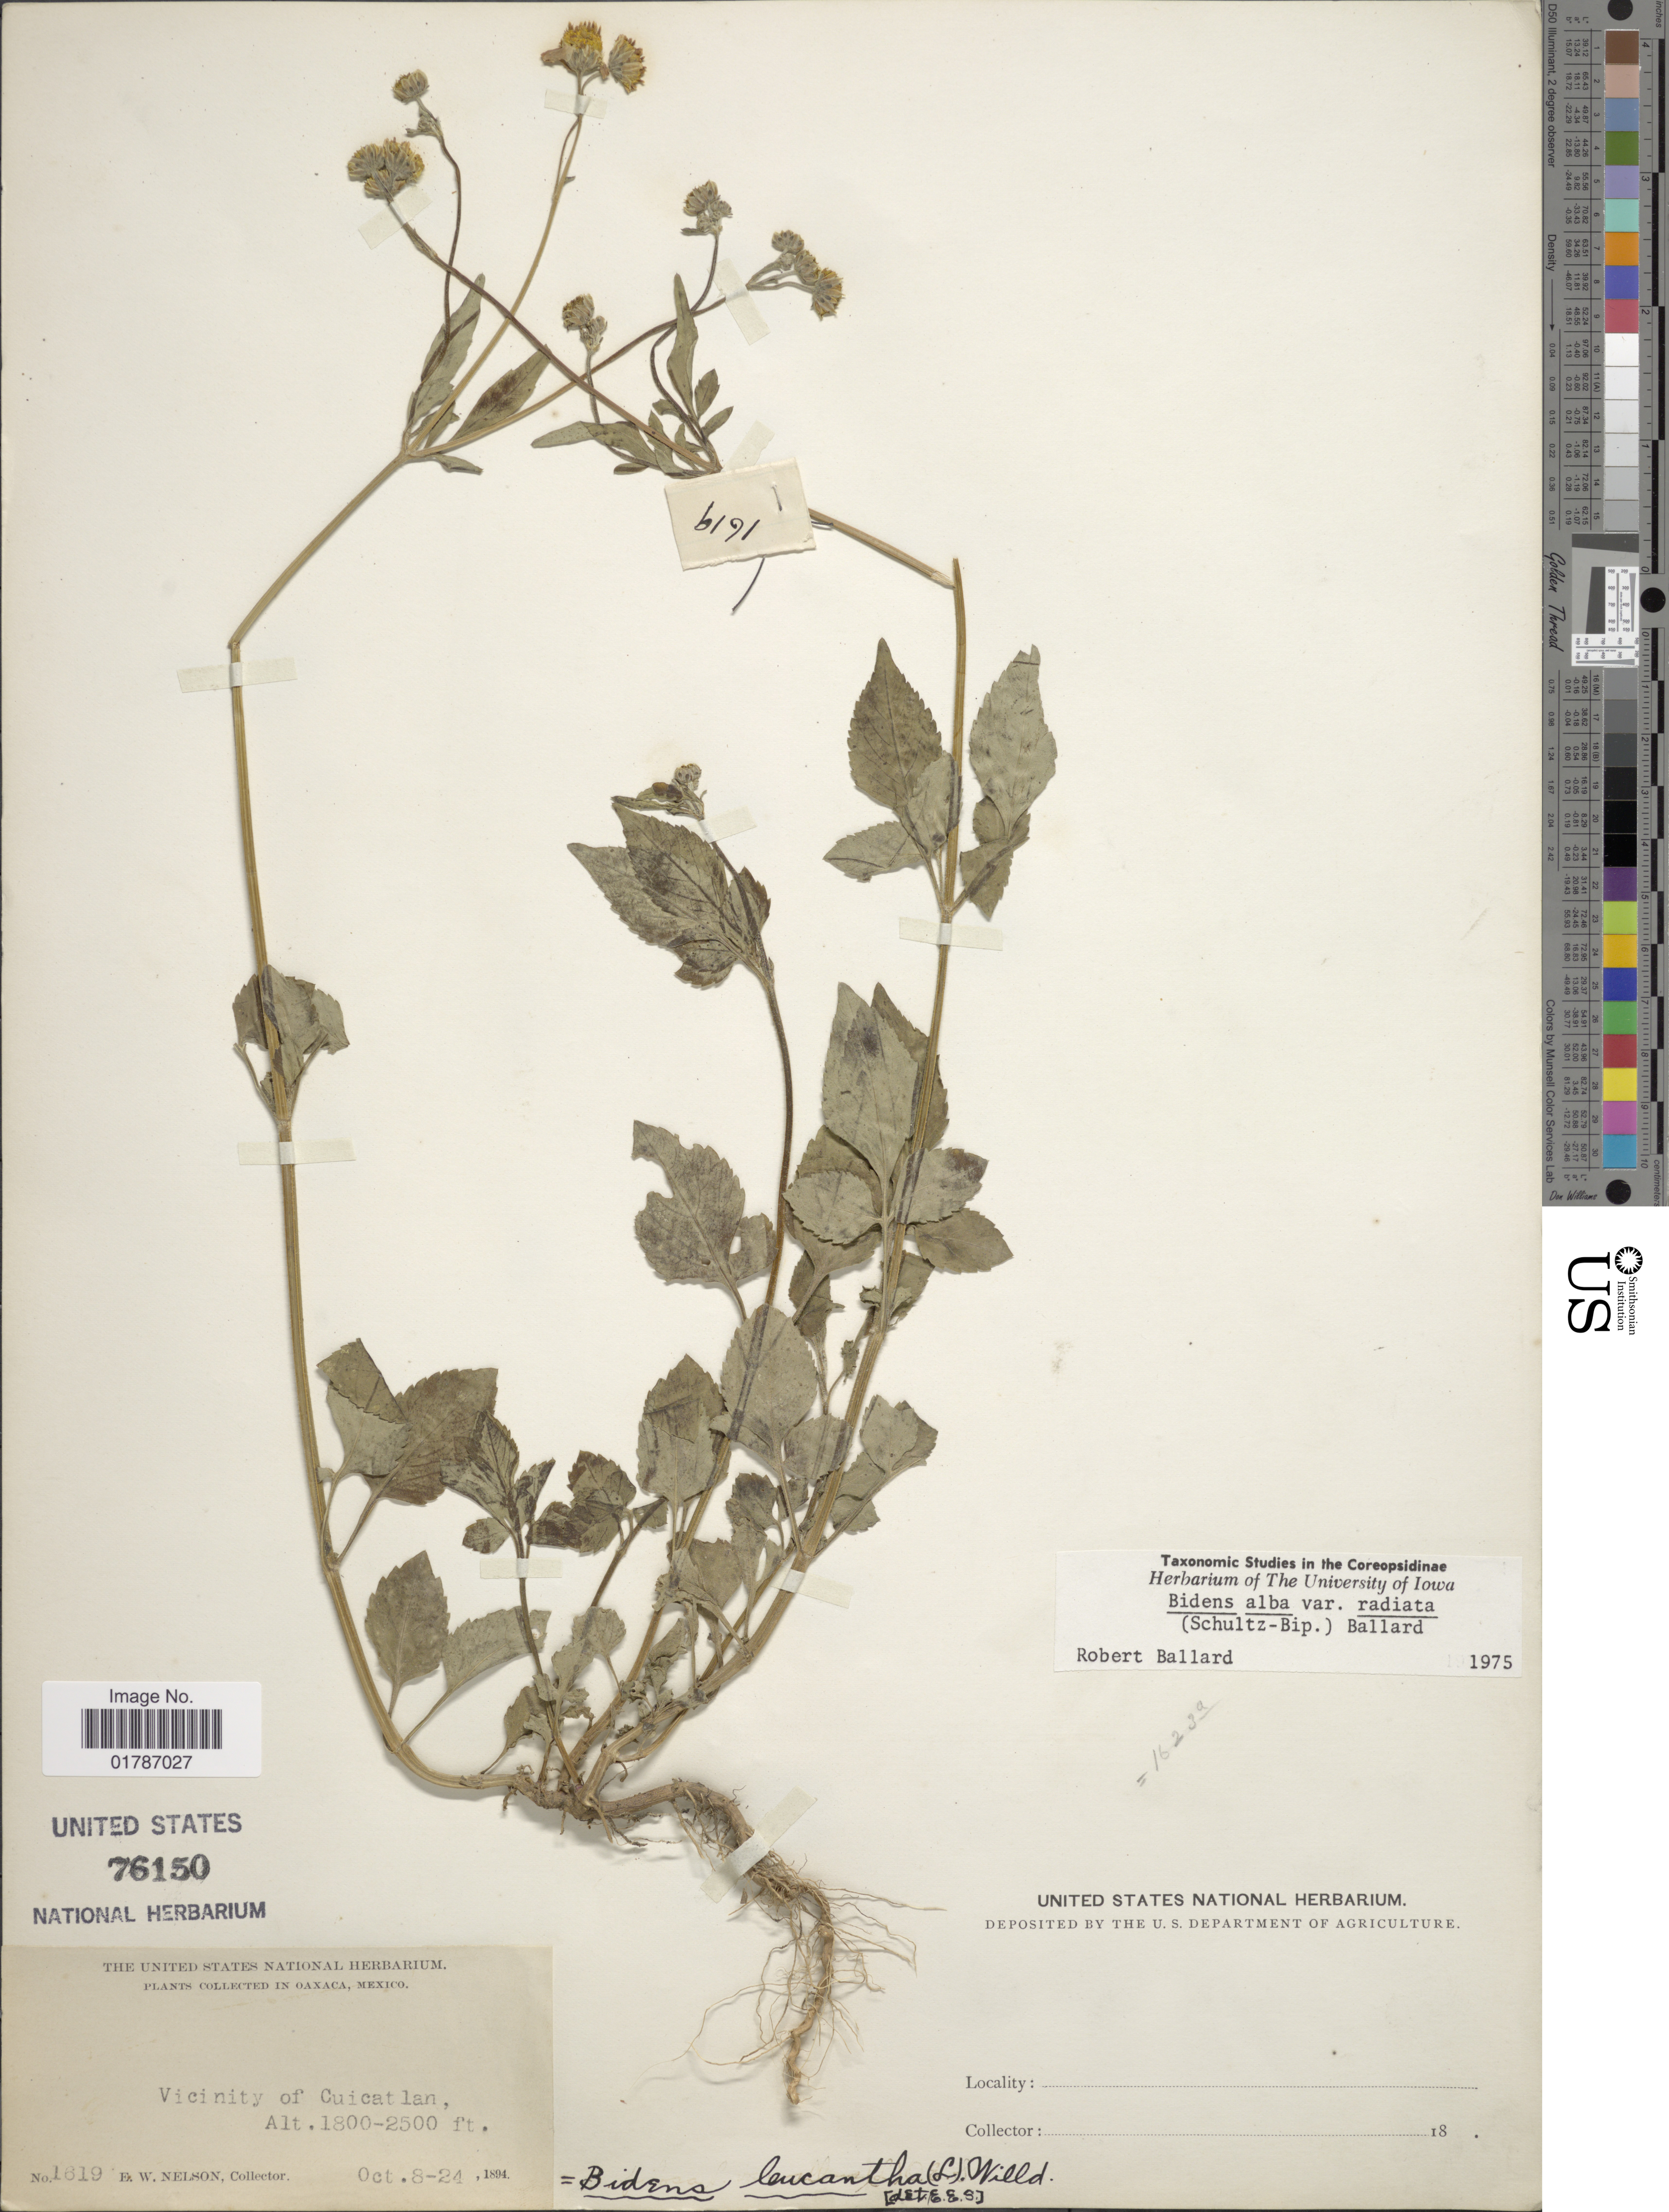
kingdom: Plantae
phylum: Tracheophyta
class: Magnoliopsida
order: Asterales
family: Asteraceae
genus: Bidens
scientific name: Bidens alba var. radiata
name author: (Sch. Bip.) R.E. Ballard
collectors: E. W. Nelson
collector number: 1619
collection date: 1894-10-08/1894-10-24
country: Mexico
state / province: Oaxaca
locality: In Oaxaca, Mexico, Vicinity of Cuicatlan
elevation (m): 549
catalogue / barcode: US 76150